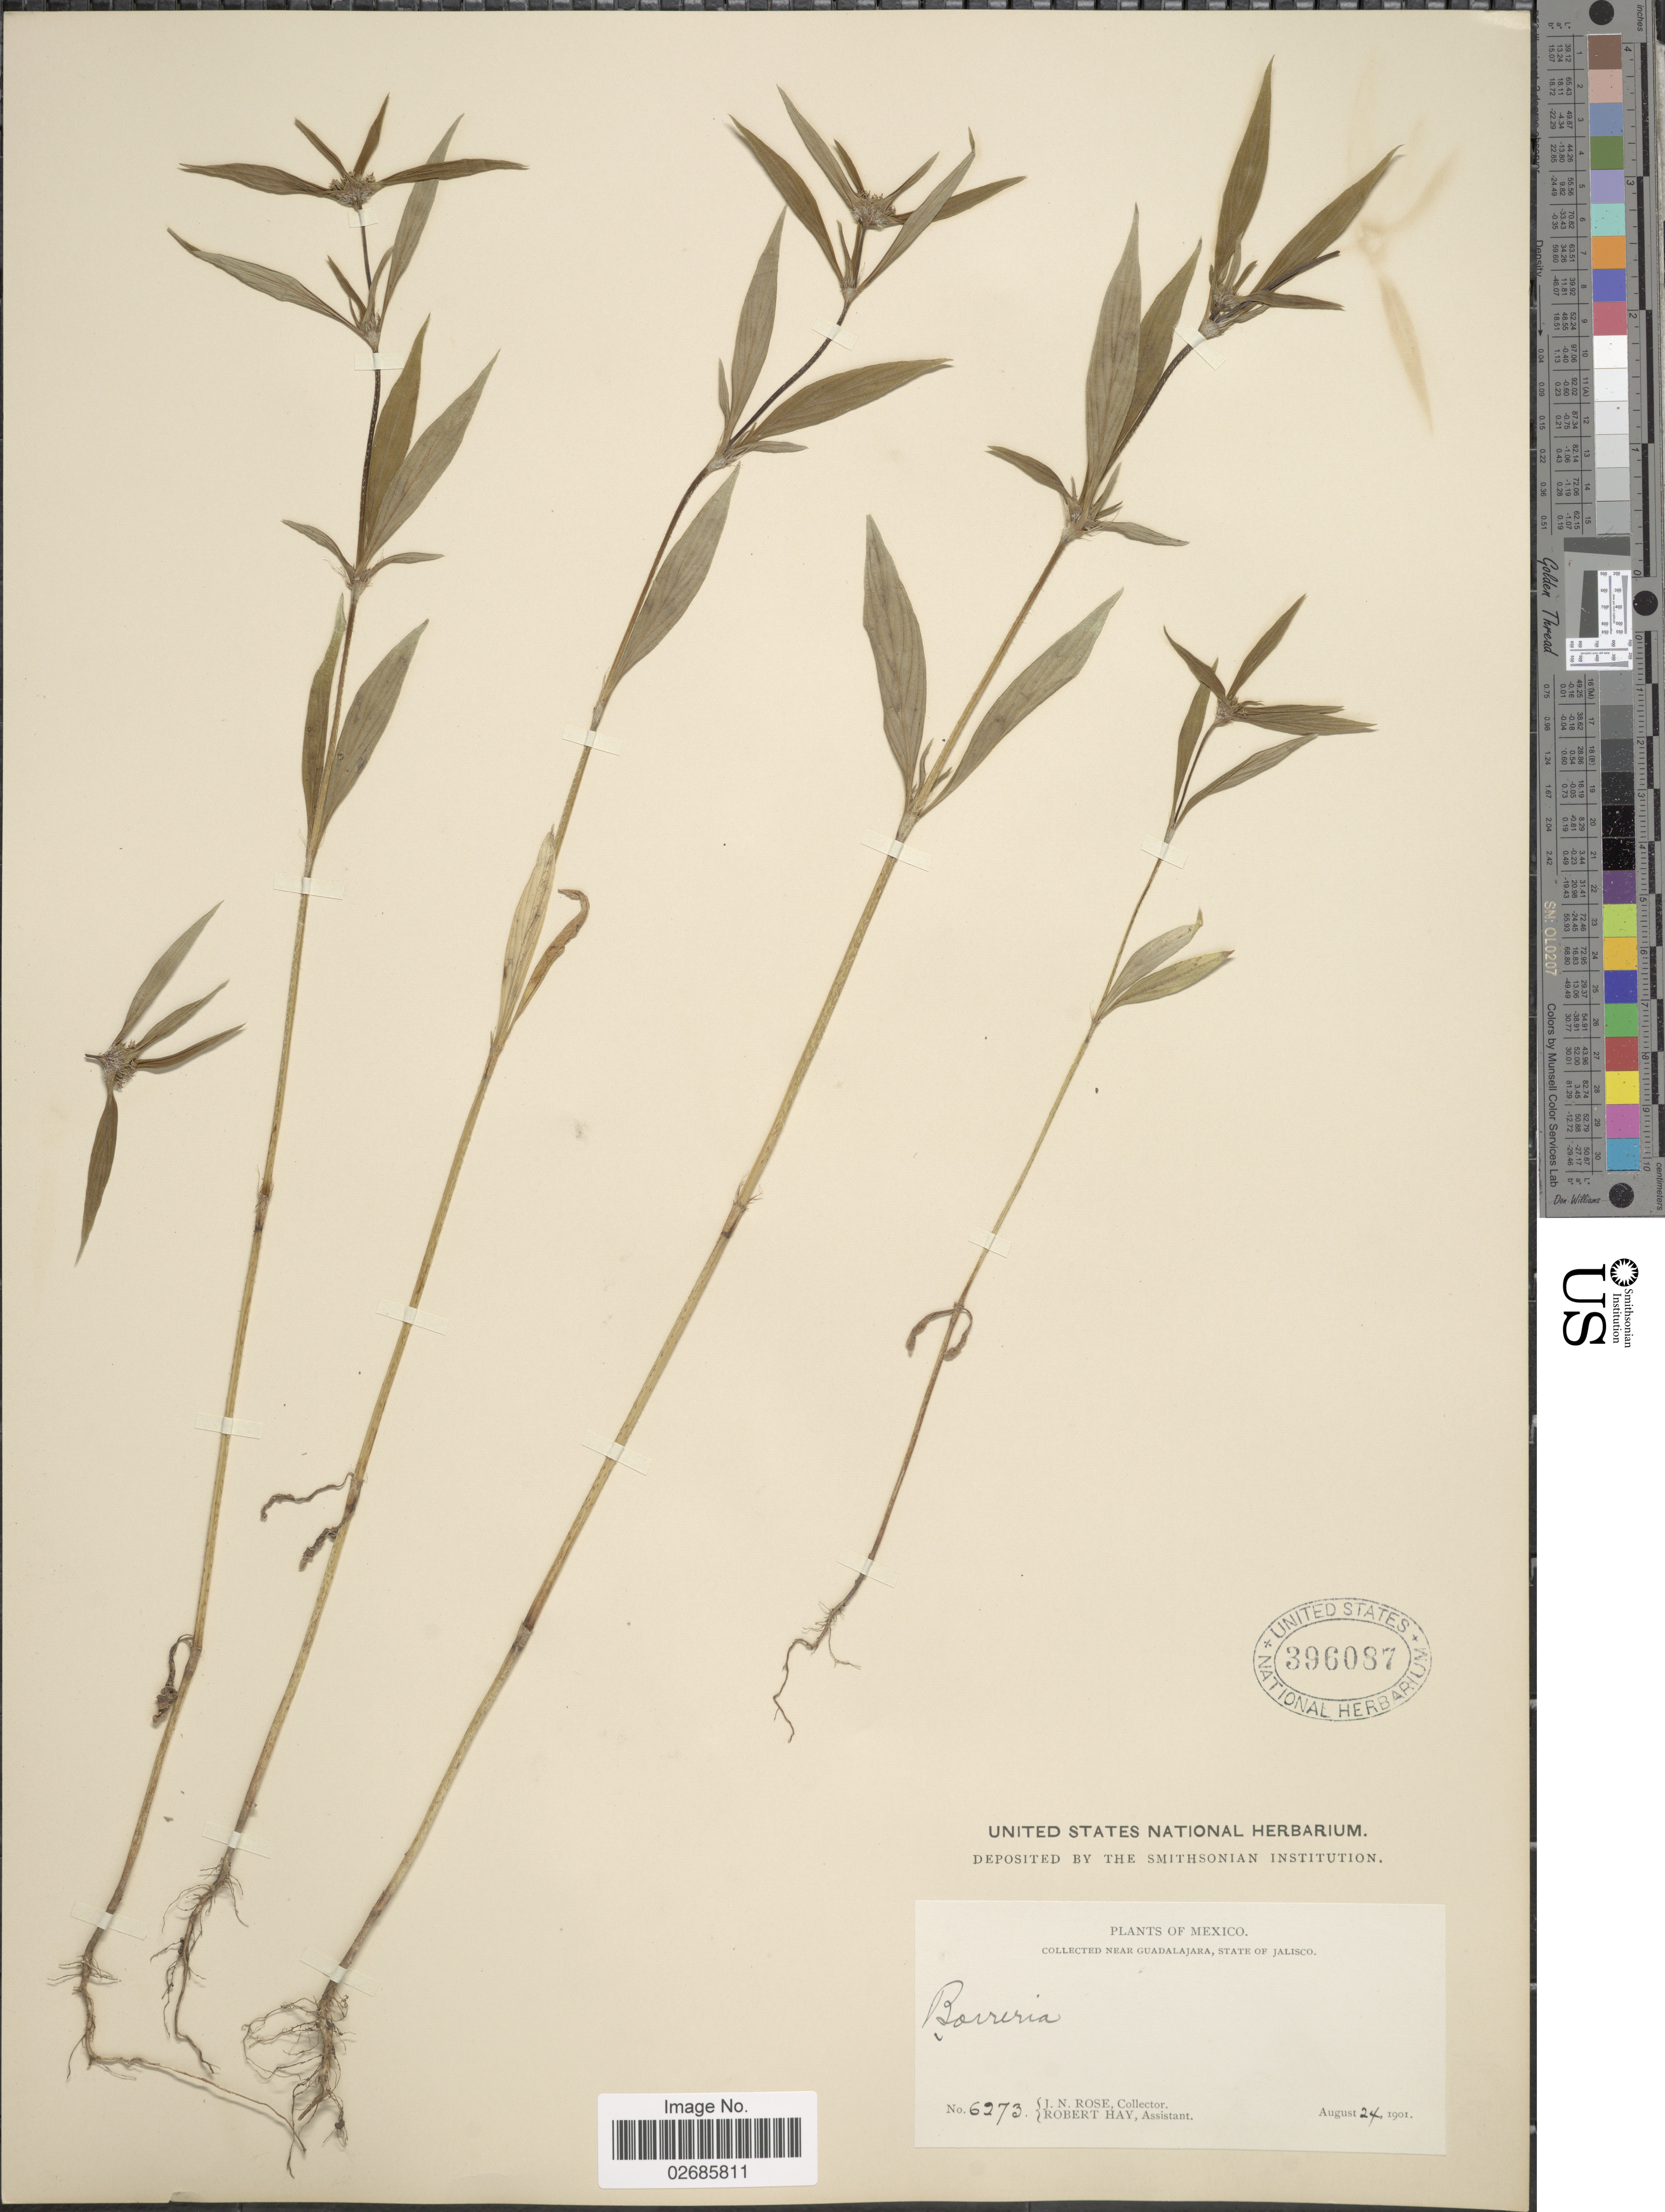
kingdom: Plantae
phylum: Tracheophyta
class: Magnoliopsida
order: Gentianales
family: Rubiaceae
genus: Borreria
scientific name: Borreria sp.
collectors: J. N. Rose & R. H. Hay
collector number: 6273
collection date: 1901-08-24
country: Mexico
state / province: Jalisco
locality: Near Guadalajara.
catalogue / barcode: US 396087